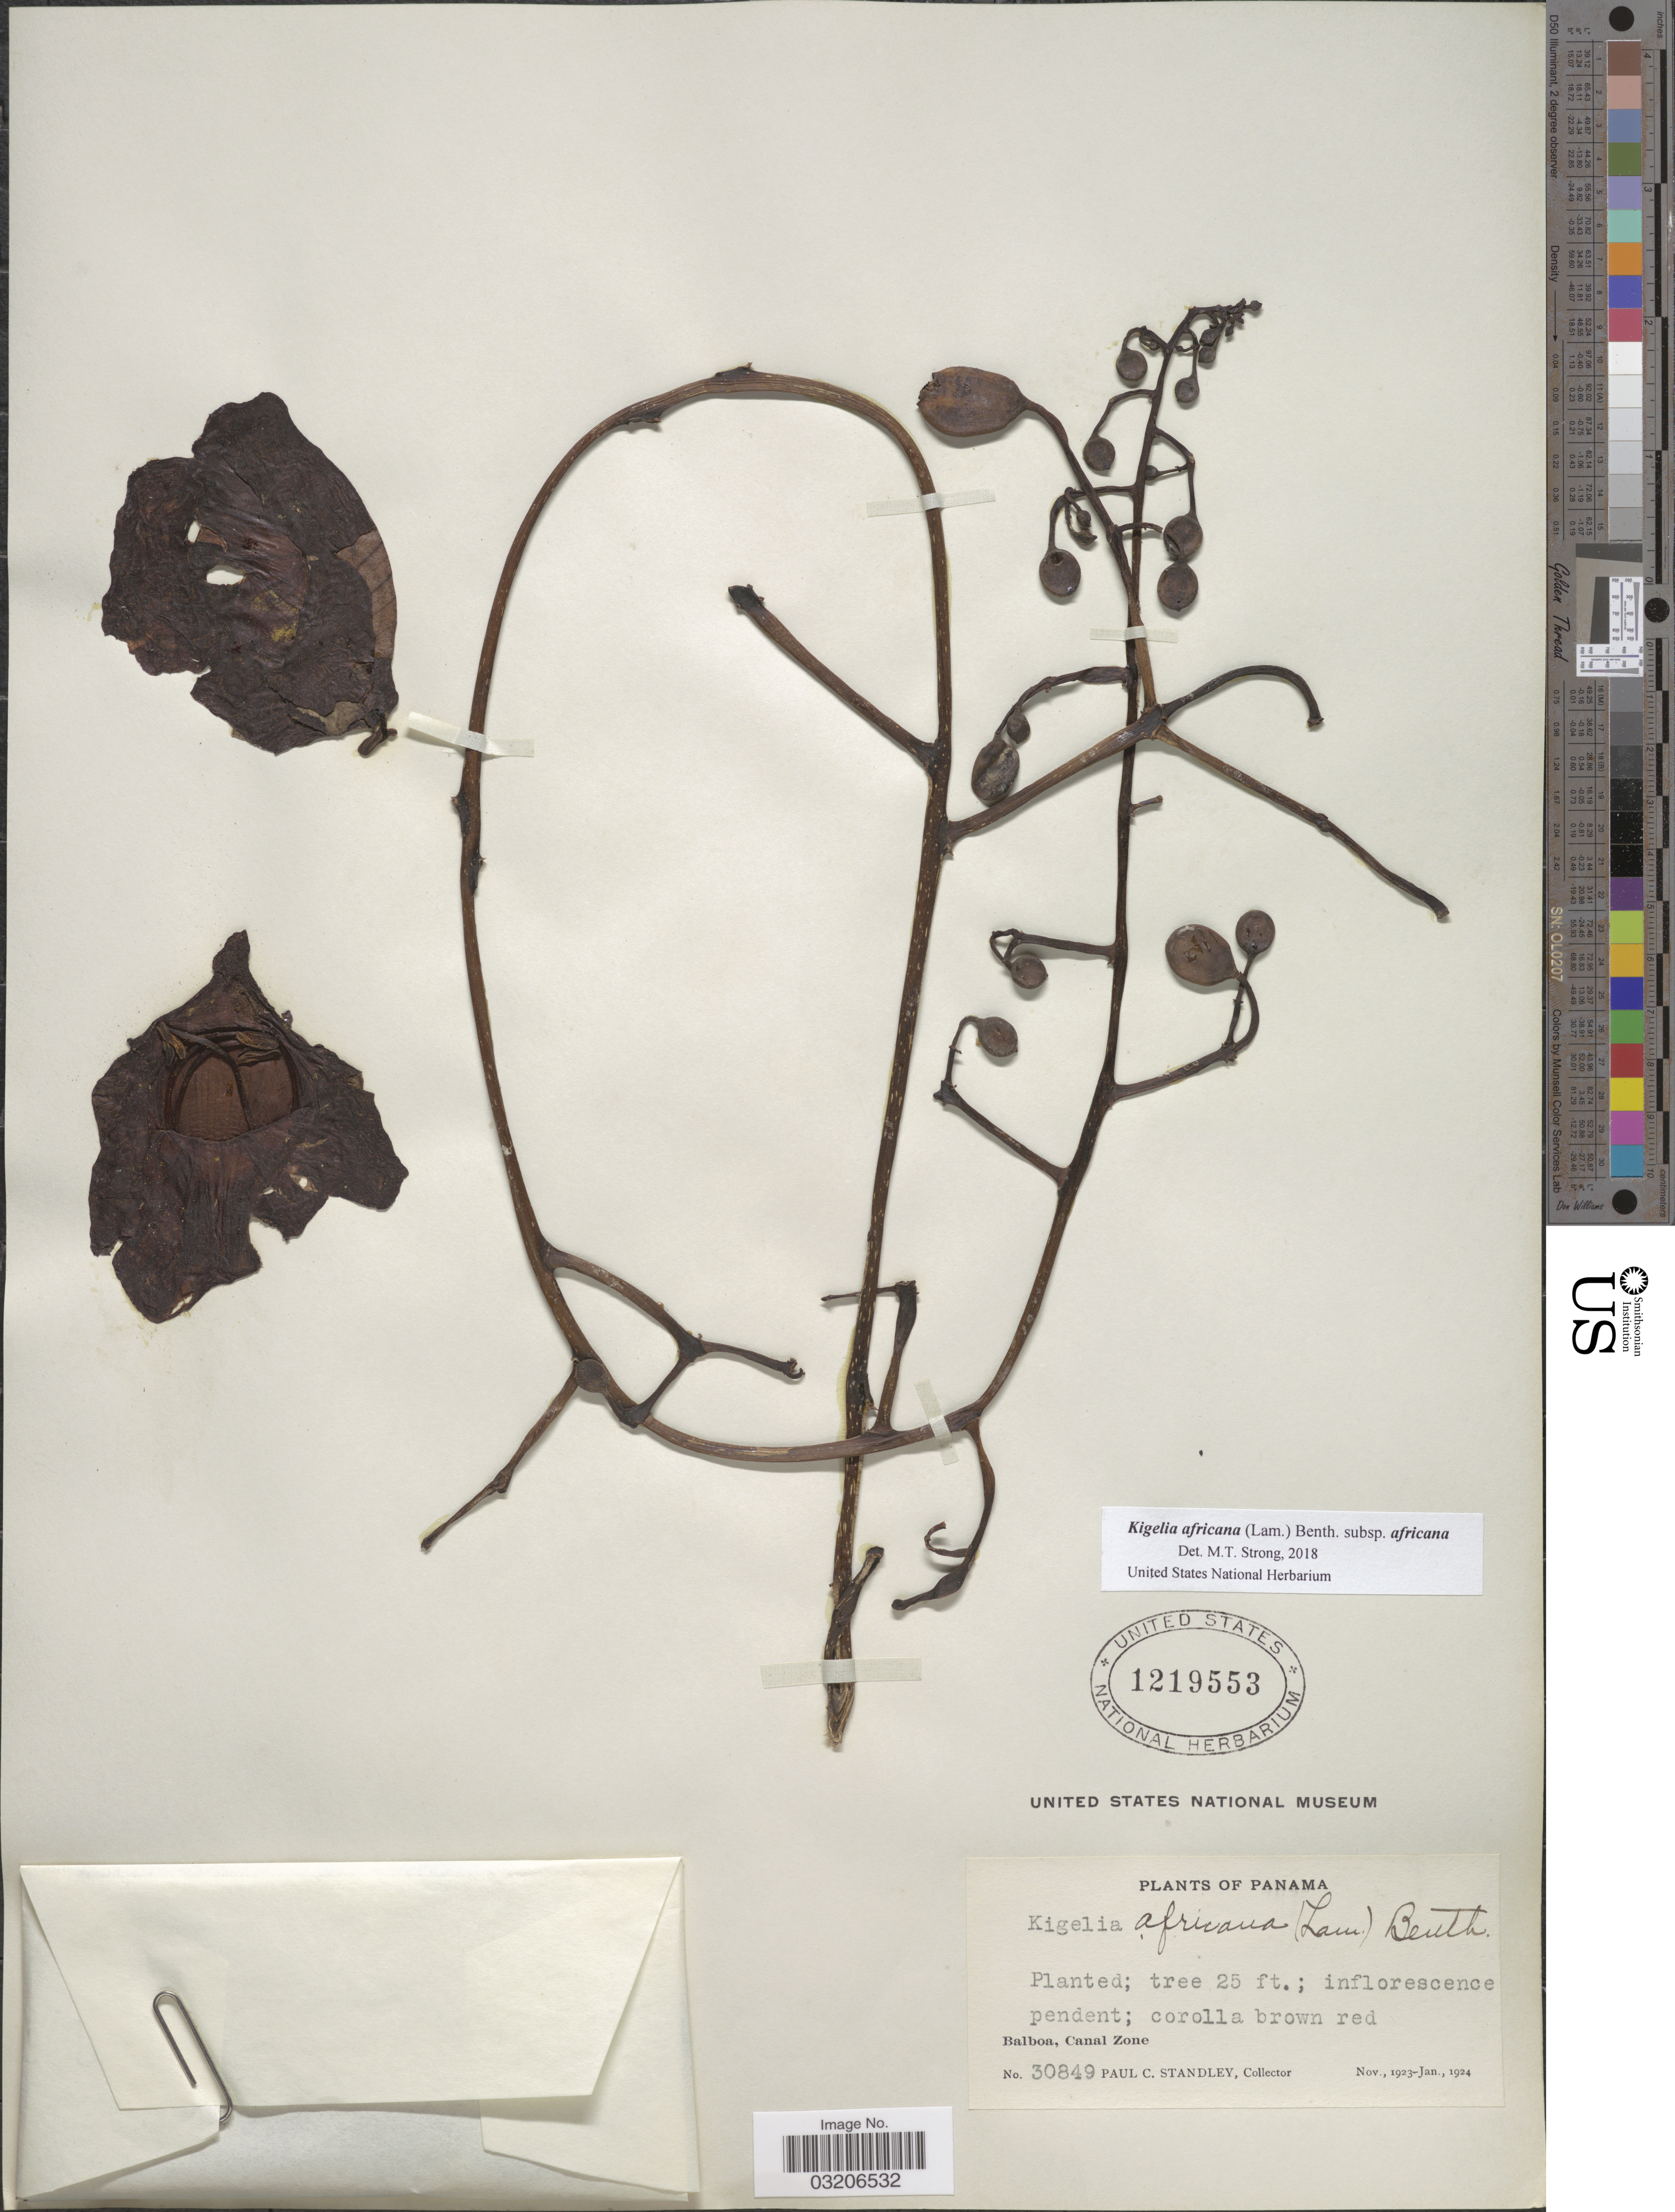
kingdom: Plantae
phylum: Tracheophyta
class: Magnoliopsida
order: Lamiales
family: Bignoniaceae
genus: Kigelia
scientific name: Kigelia africana subsp. africana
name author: (Lam.) Benth.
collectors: P. C. Standley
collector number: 30849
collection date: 1923-11/1924-01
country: Panama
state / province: Colón / Panamá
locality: Balboa, Canal Zone.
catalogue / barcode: US 1219553